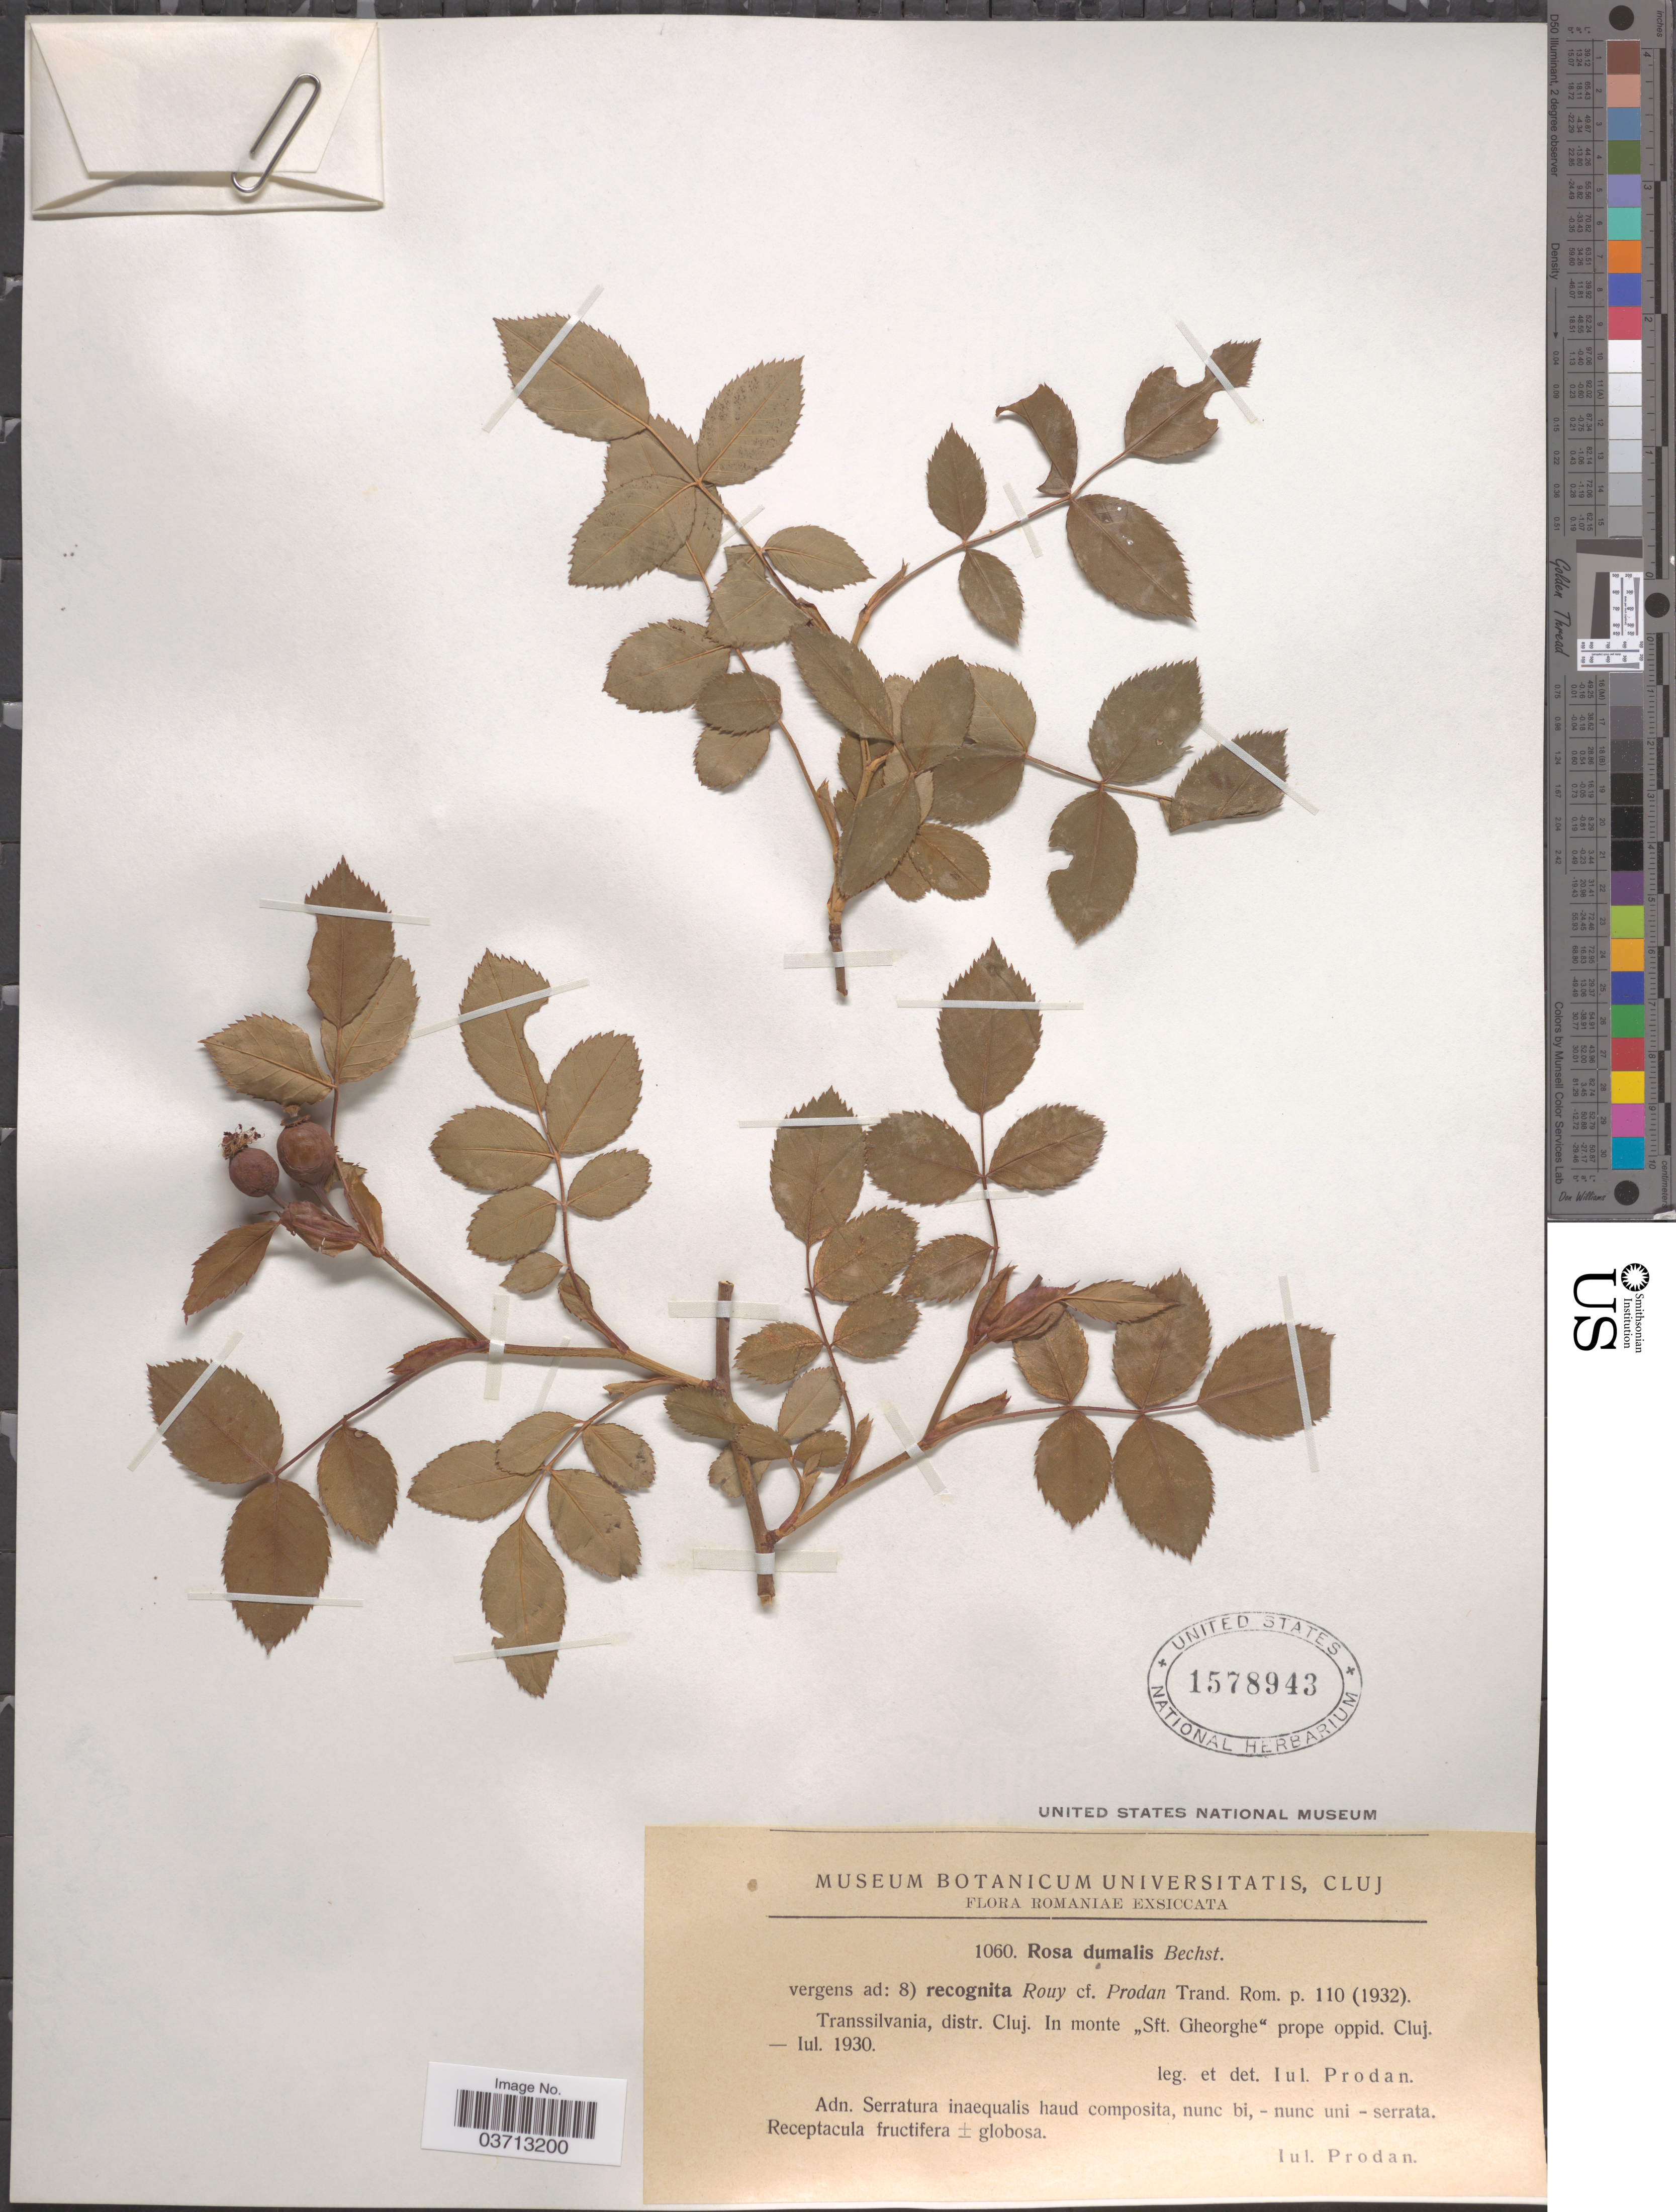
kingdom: Plantae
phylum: Tracheophyta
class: Magnoliopsida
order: Rosales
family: Rosaceae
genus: Rosa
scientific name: Rosa dumalis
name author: Bechst.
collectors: I. Prodán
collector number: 1060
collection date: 1930-07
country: Romania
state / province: Cluj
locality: Transsilvania, distr. Cluj. In monte "Sft. Gheorghe" prope oppid. Cluj.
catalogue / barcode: US 1578943